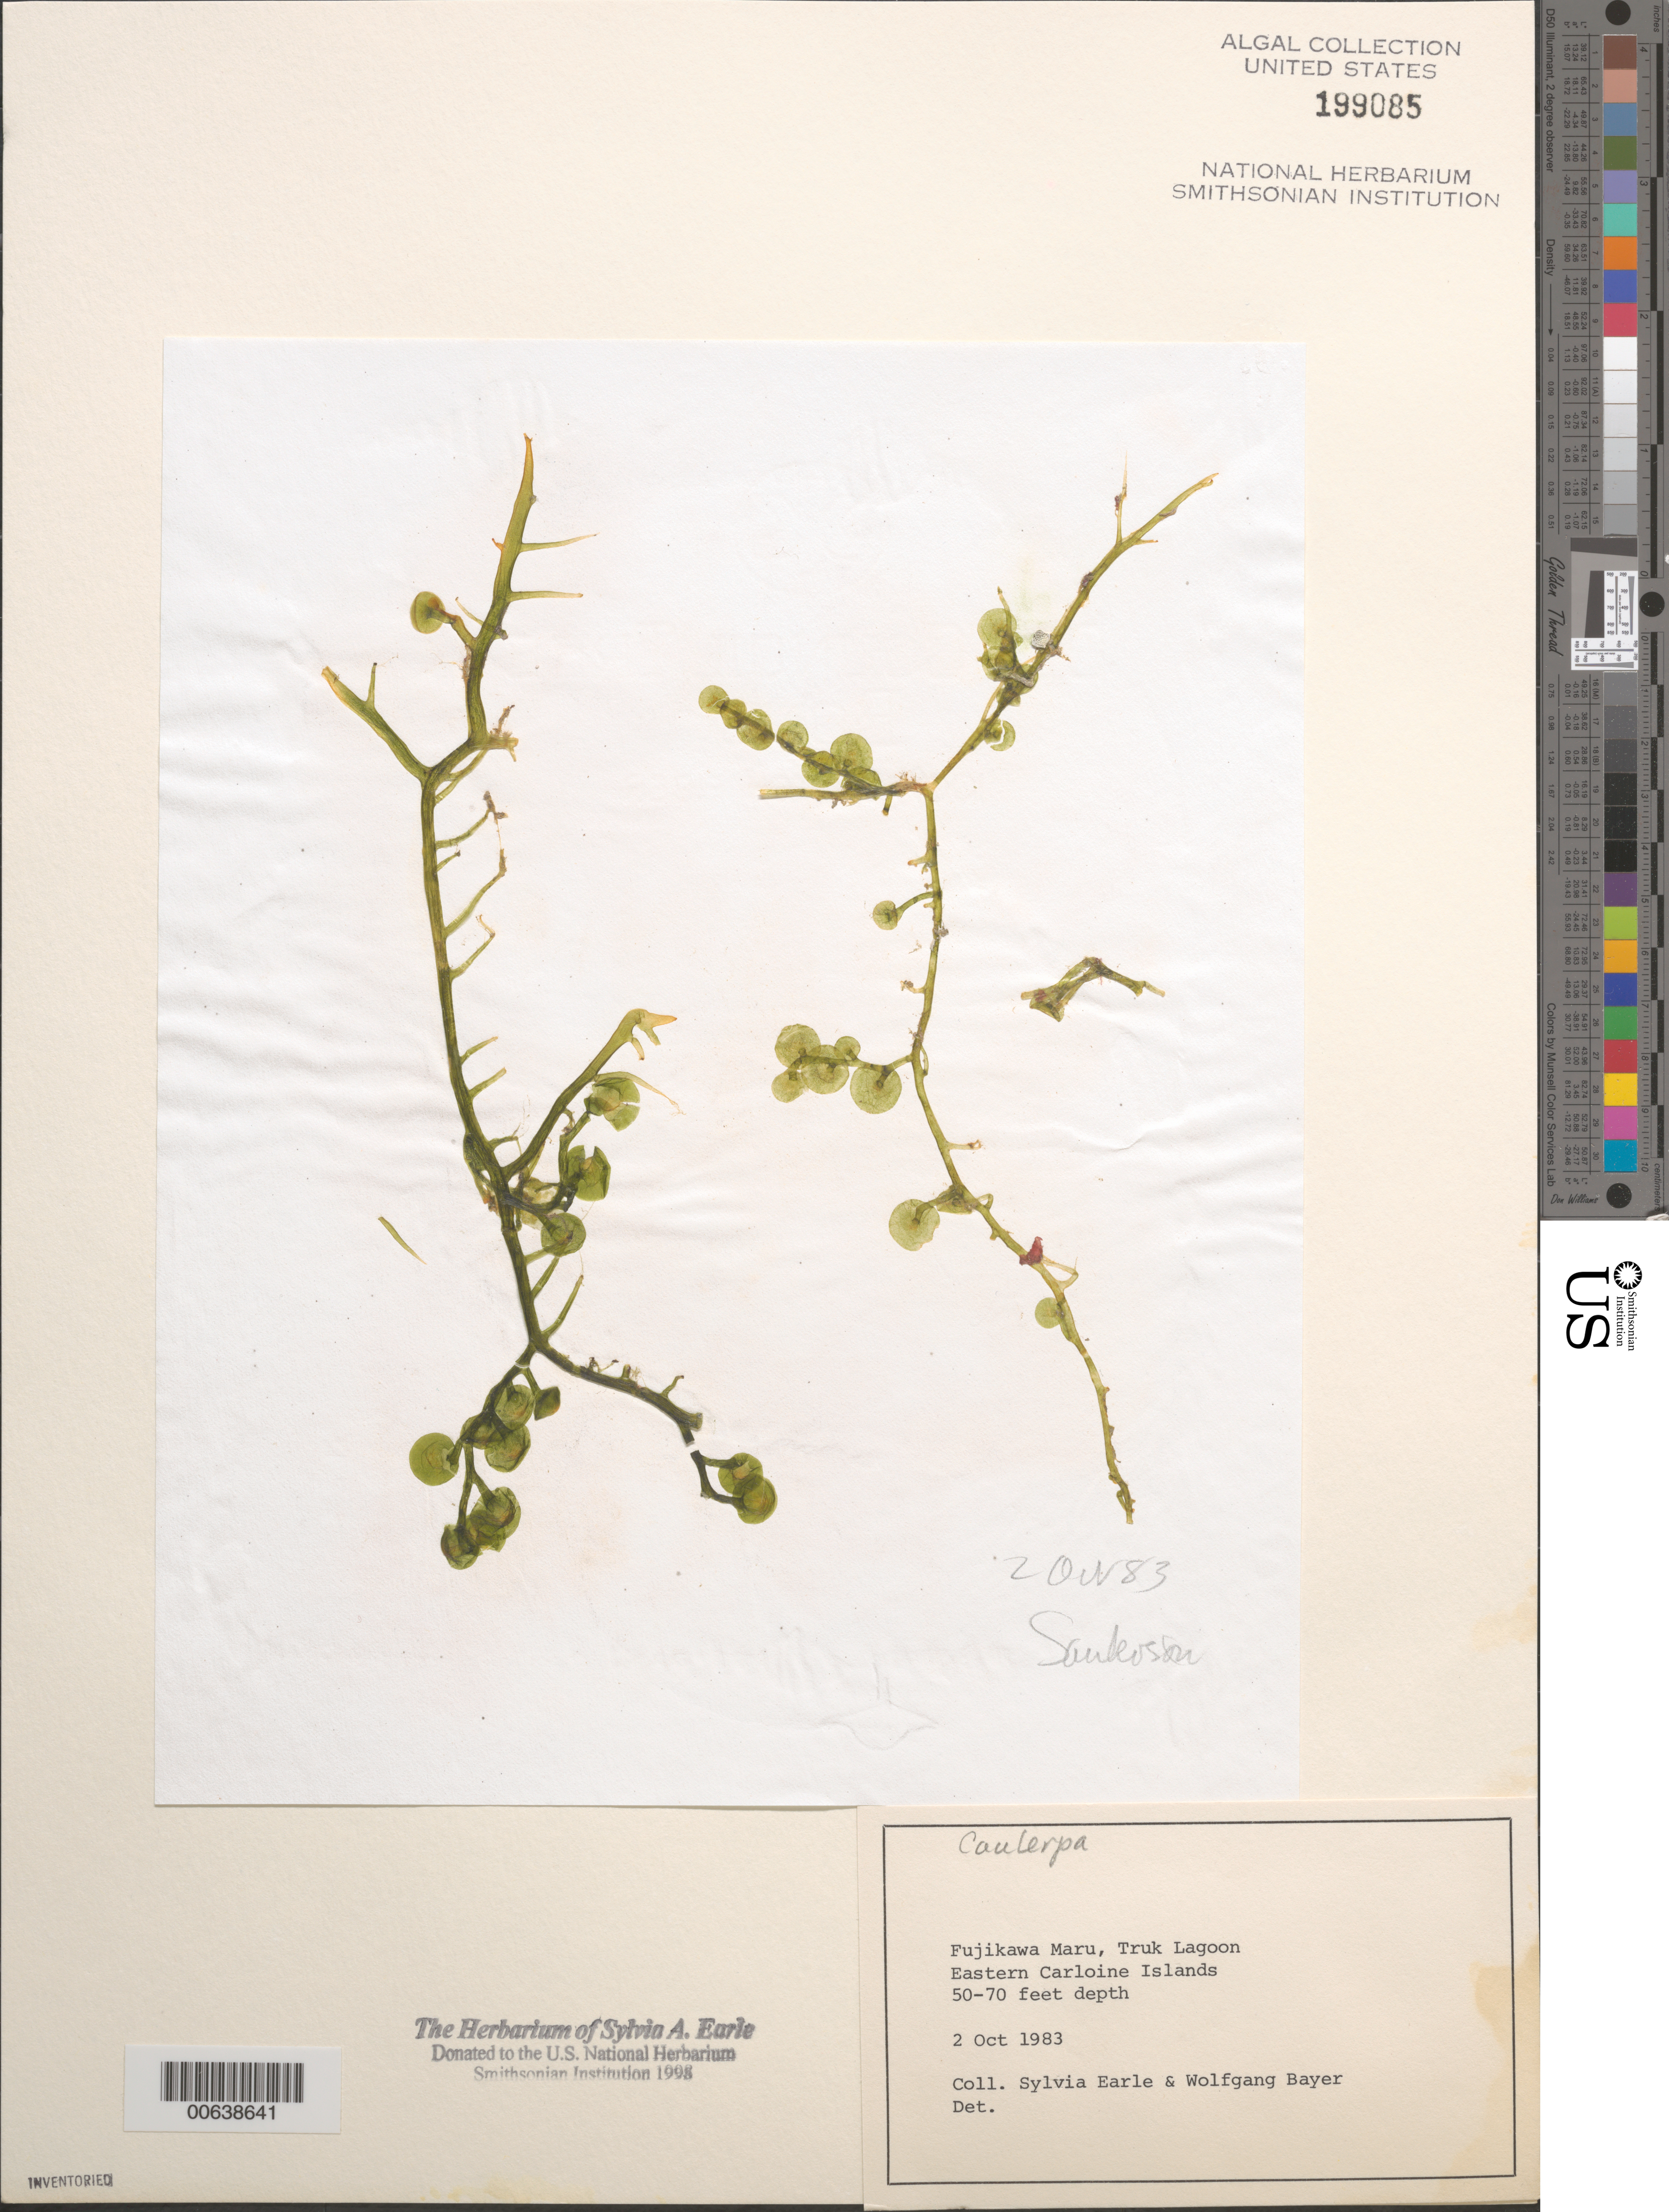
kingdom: Plantae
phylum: Chlorophyta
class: Ulvophyceae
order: Bryopsidales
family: Caulerpaceae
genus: Caulerpa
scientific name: Caulerpa sp.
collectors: S. A. Earle & W. Bayer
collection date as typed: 02 Oct 1983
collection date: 1983-10-02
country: Micronesia, Federated States of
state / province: Truk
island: Truk (Chuuk) Is.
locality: Chuuk Lagoon [Truk Lagoon], Fujikawa Maru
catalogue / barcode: US 199085